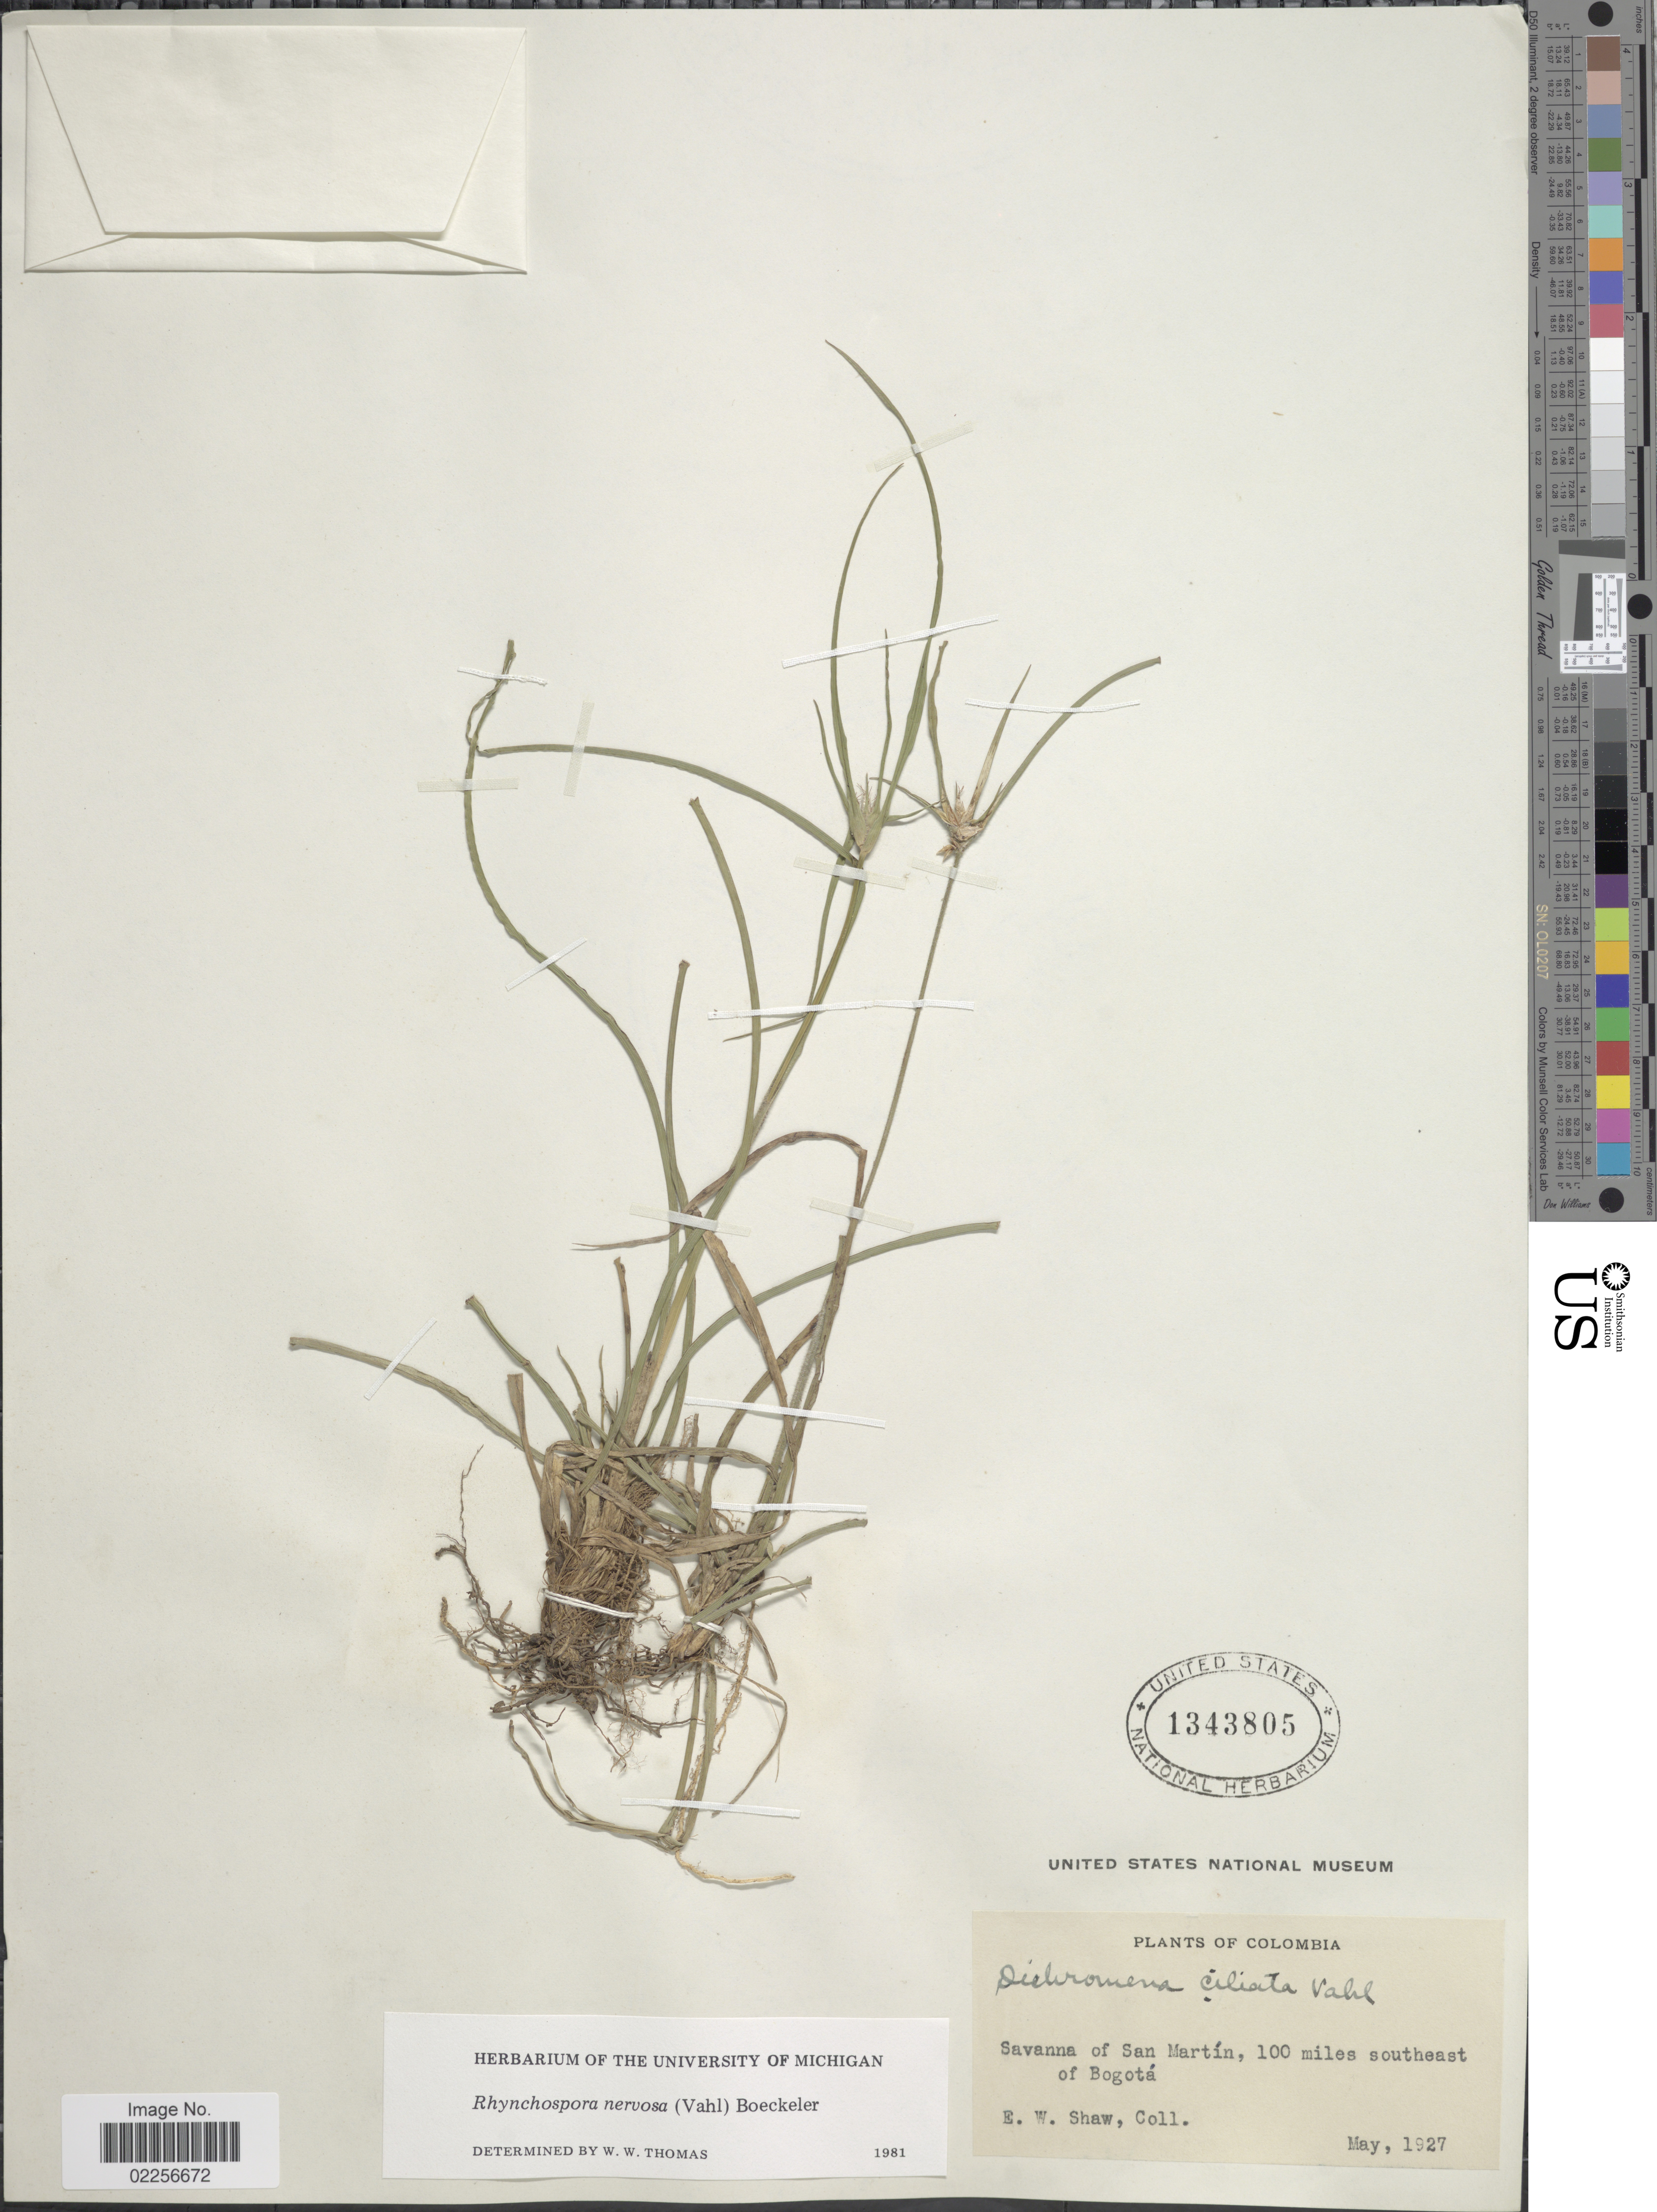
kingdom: Plantae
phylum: Tracheophyta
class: Liliopsida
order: Poales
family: Cyperaceae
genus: Rhynchospora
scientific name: Rhynchospora nervosa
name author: (Vahl) Boeckeler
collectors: E. W. Shaw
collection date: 1927-05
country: Colombia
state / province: Bogota D.C.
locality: Savanna of San Martin, 100 miles southeast of Bogota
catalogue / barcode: US 1343805